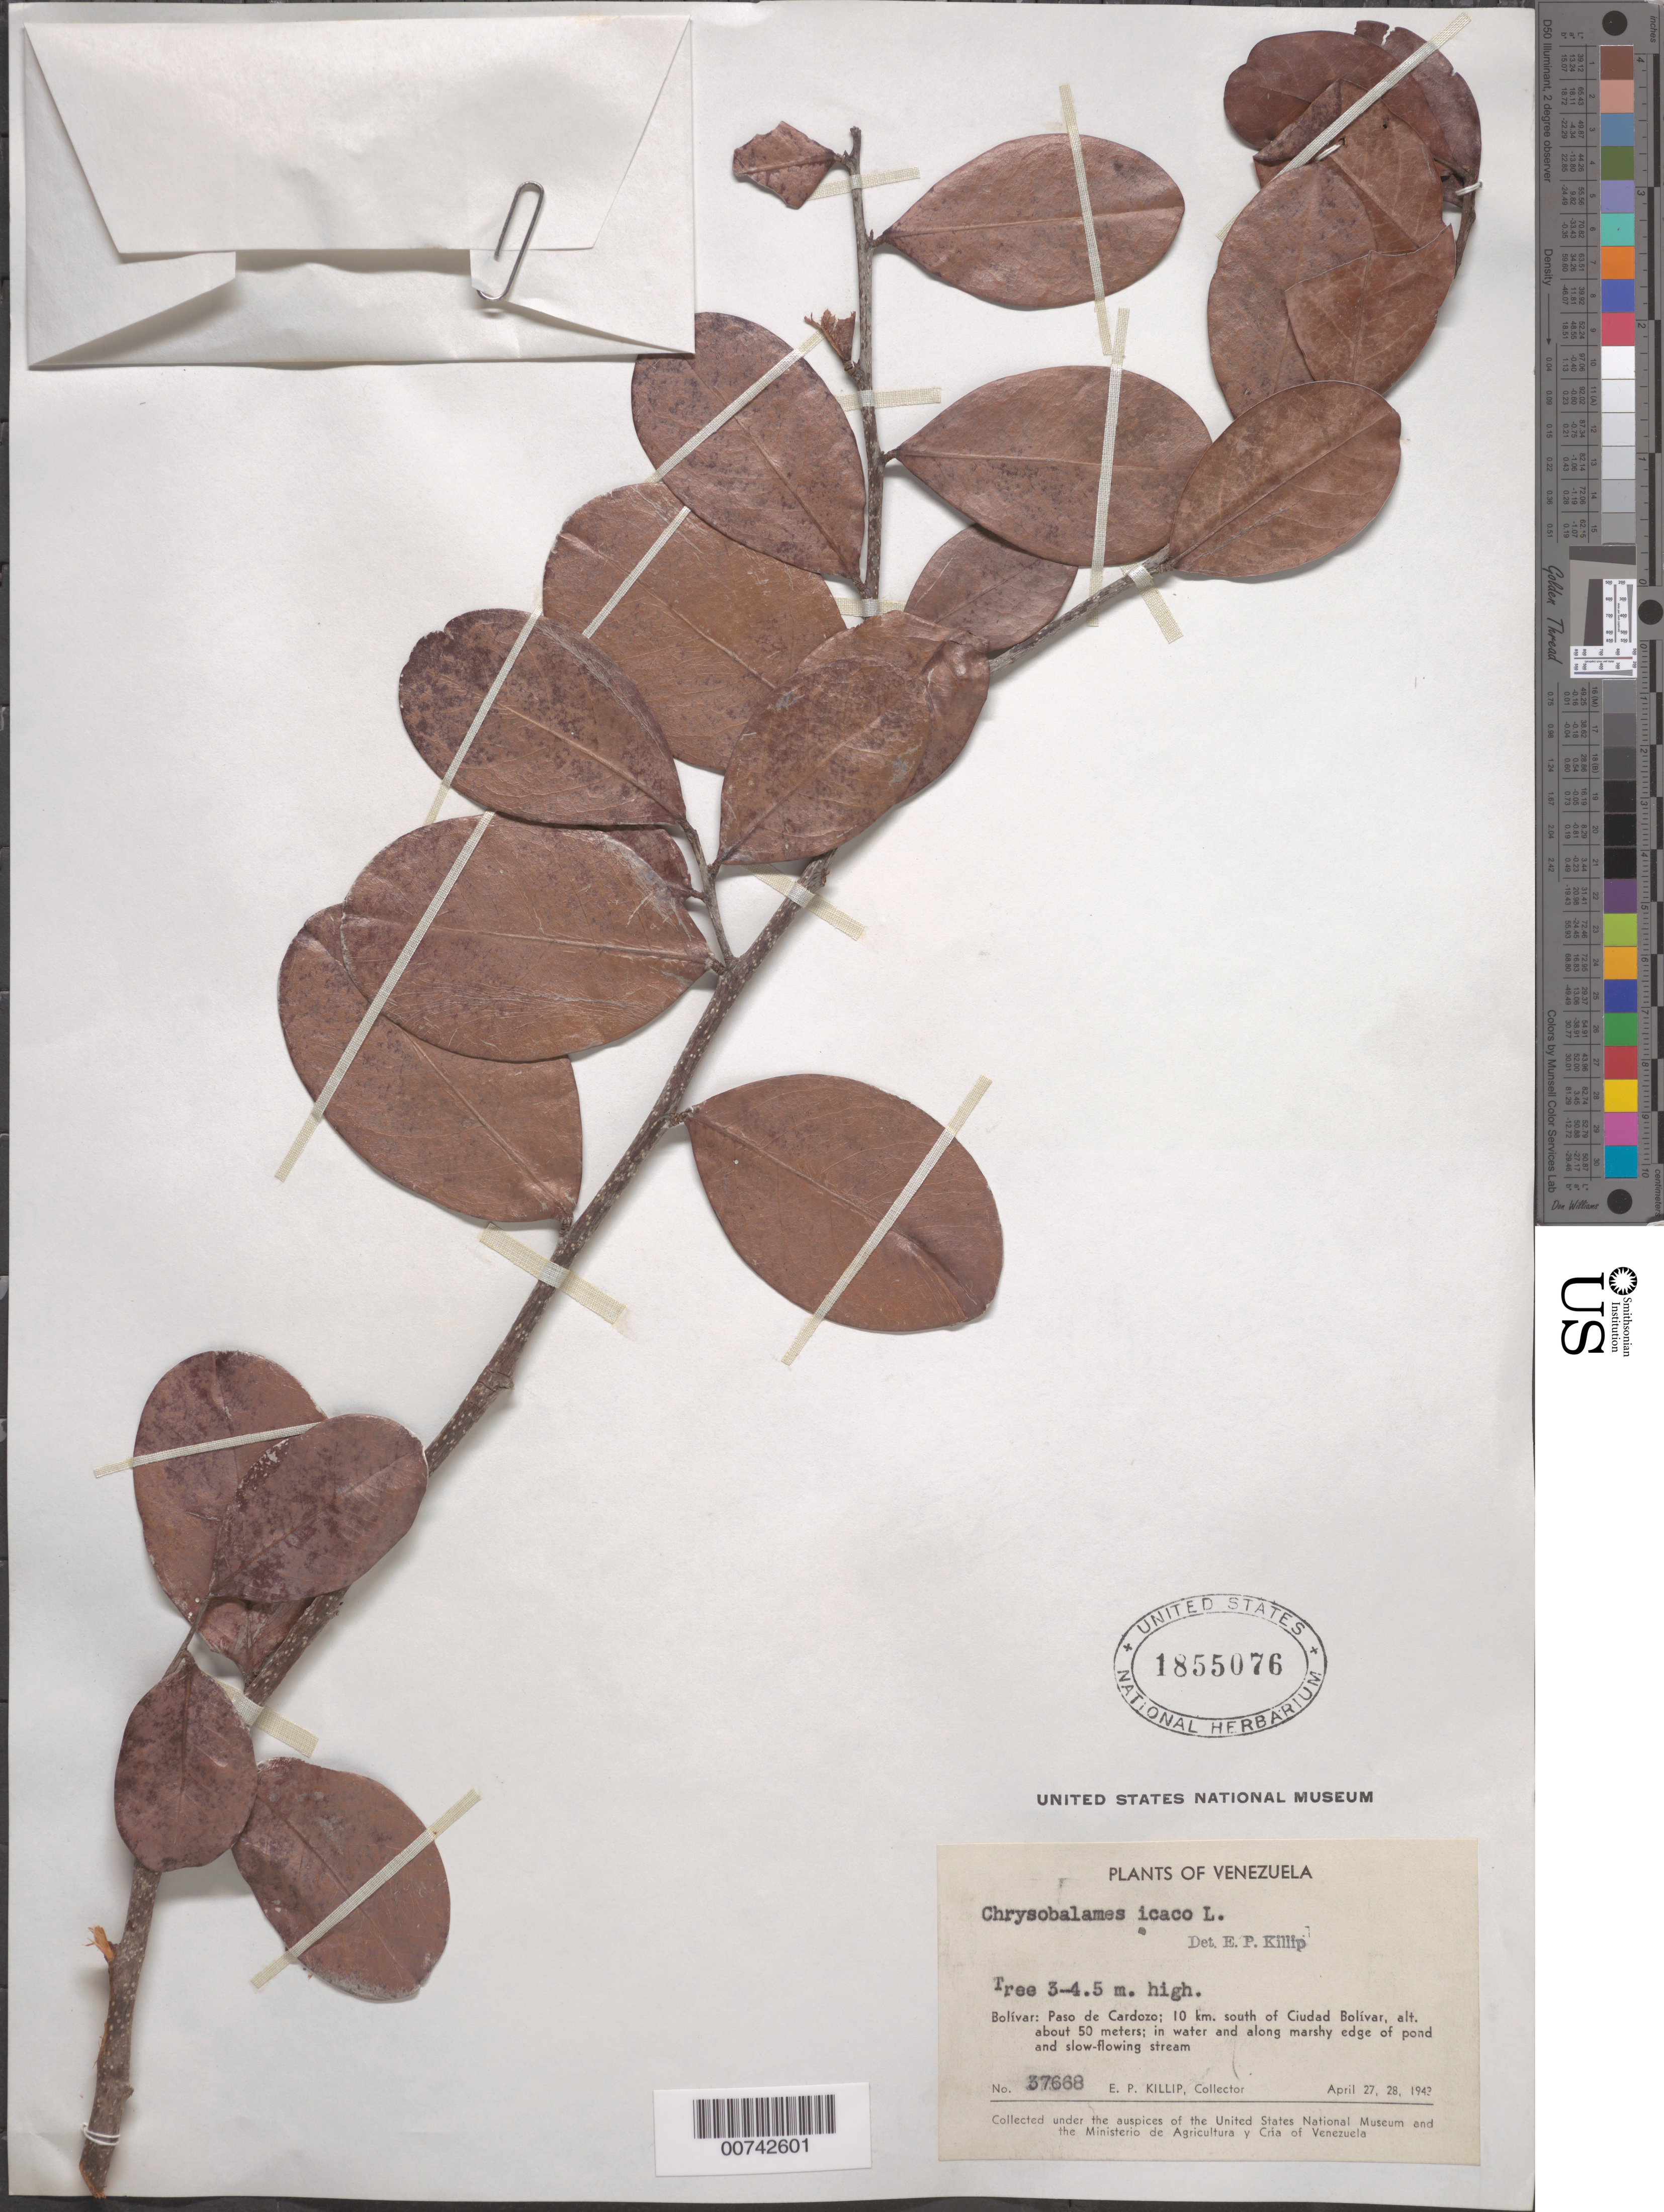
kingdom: Plantae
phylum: Tracheophyta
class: Magnoliopsida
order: Malpighiales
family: Chrysobalanaceae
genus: Chrysobalanus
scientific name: Chrysobalanus icaco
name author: L.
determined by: Killip, Ellsworth P.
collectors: E. P. Killip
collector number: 37668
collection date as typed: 27-Apr-43 to 28-Apr-43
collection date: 1943-04-27/1943-04-28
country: Venezuela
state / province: Bolívar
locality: Paso de Cardozo; 10 km south of Ciudad Bolívar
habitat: In water and along marshy edge of pond and slow-flowing stream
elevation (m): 50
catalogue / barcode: US 1855076